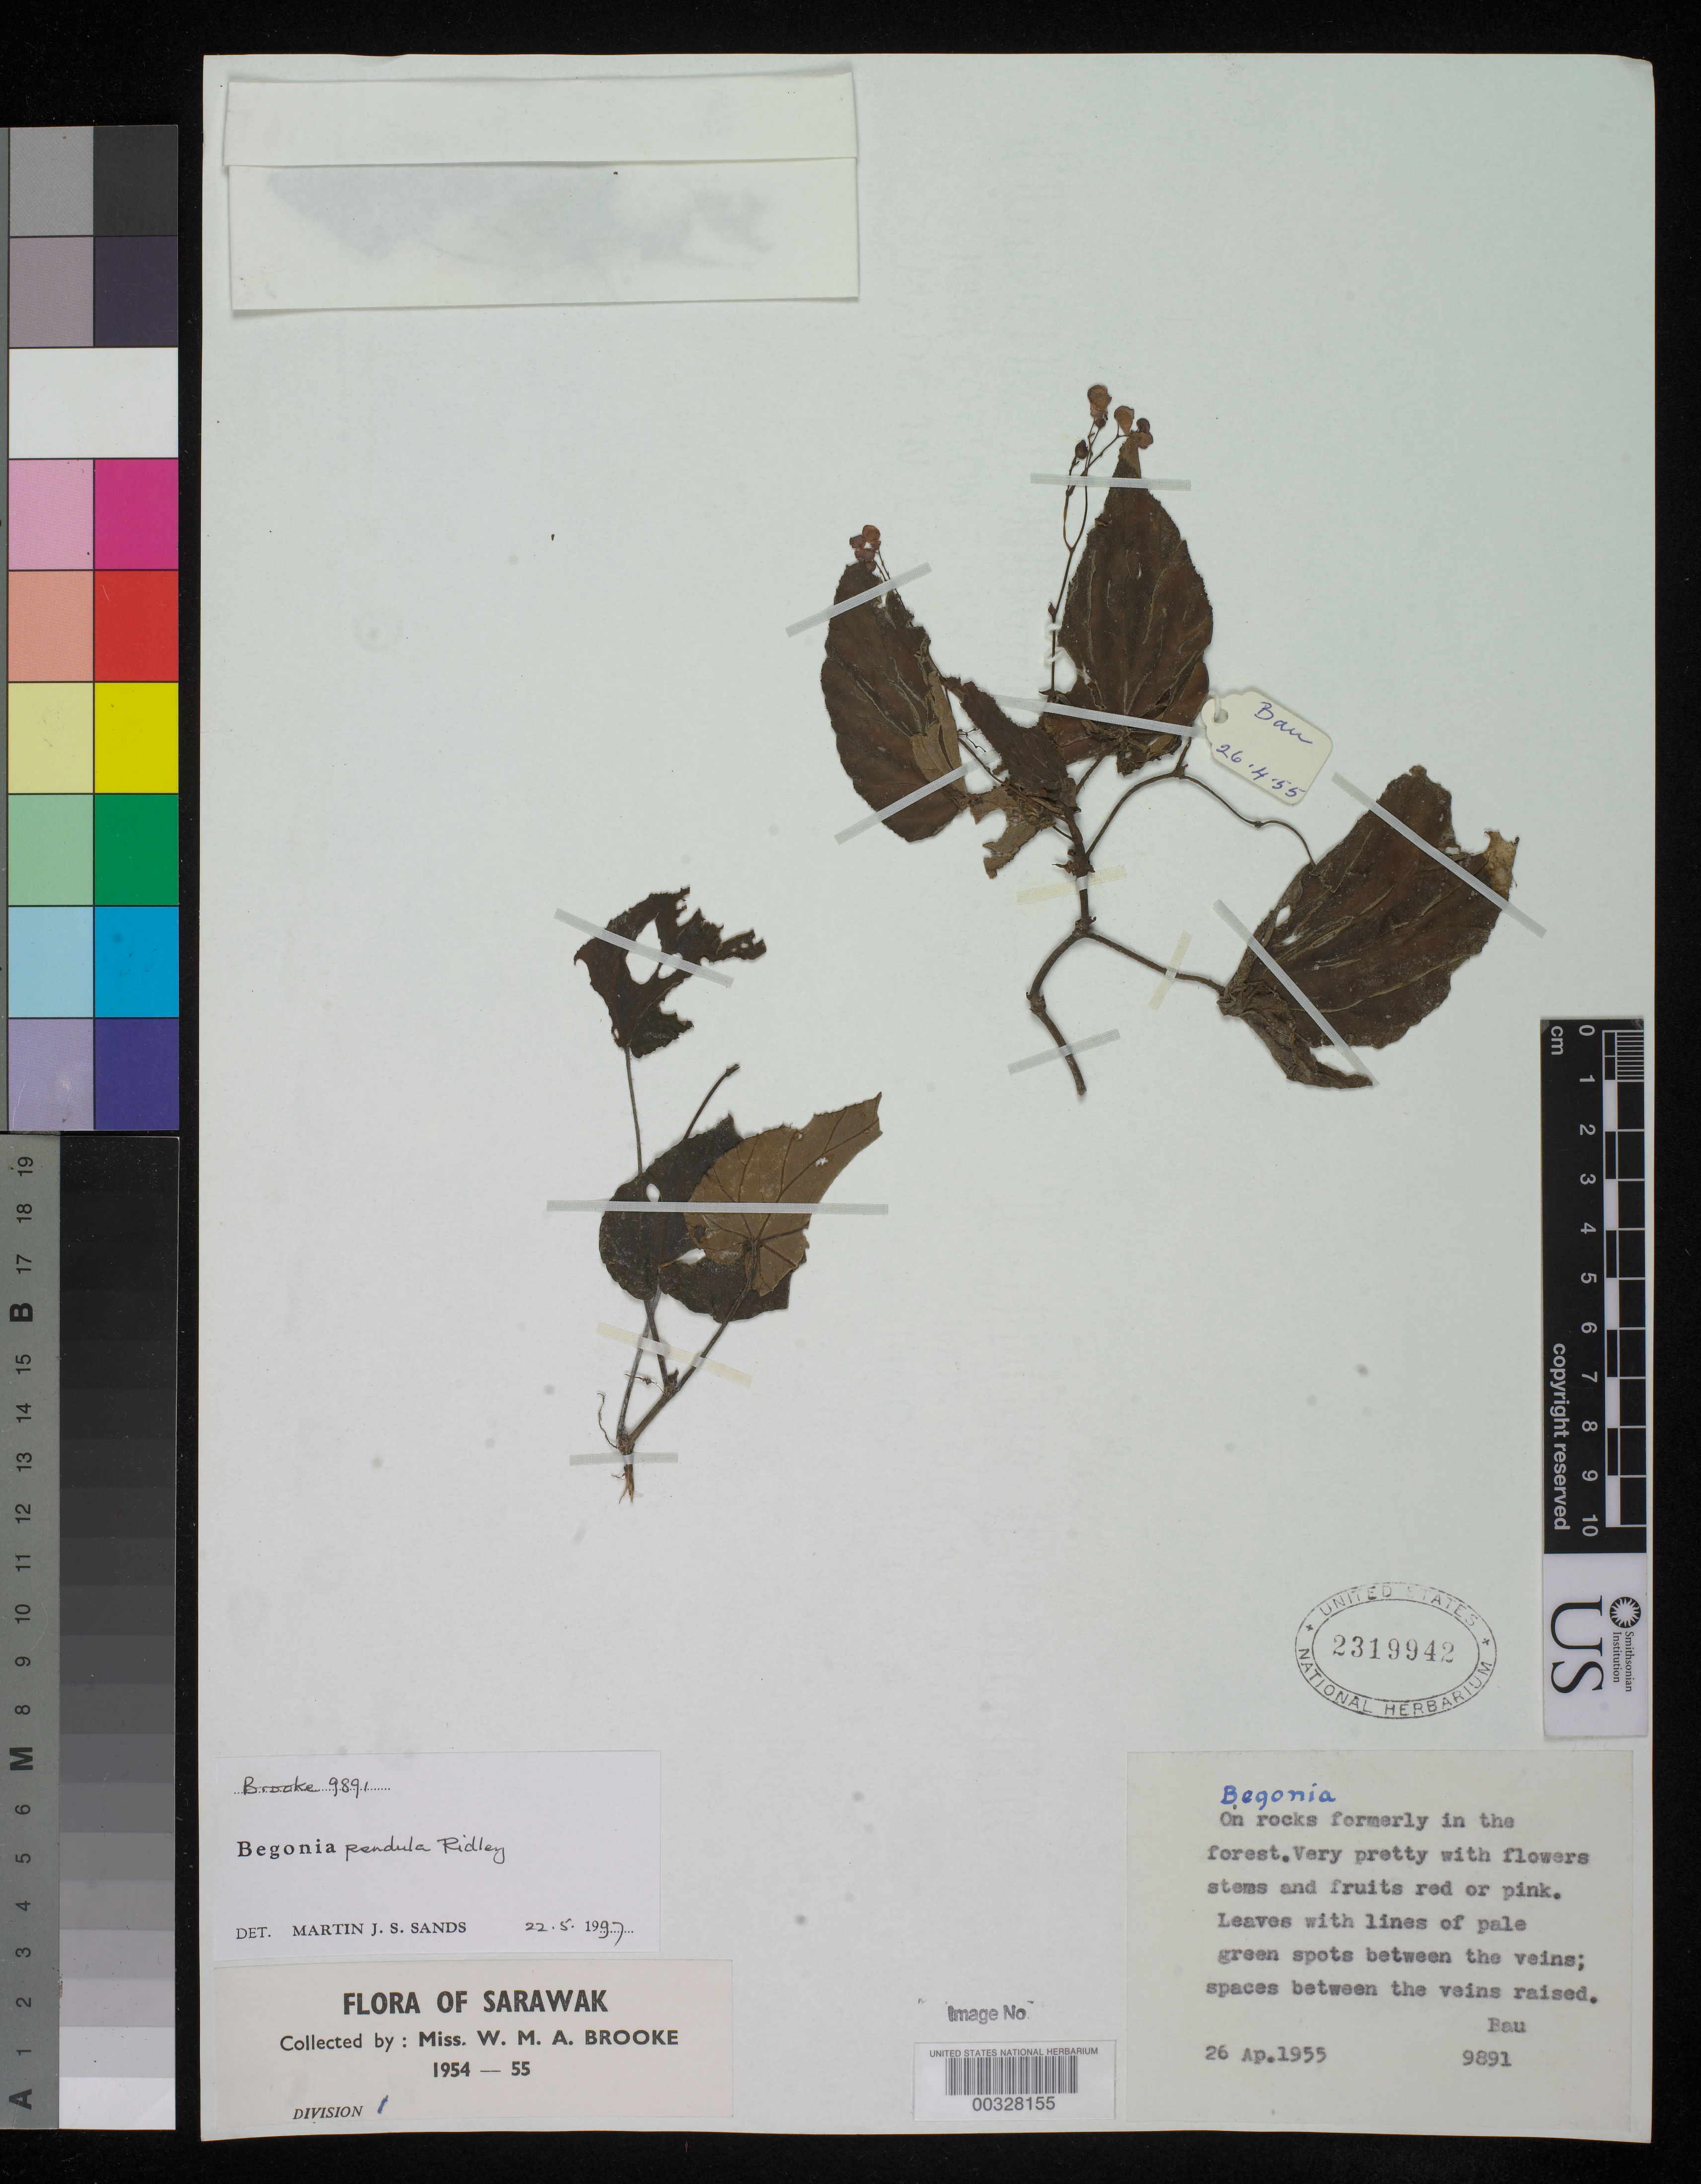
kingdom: Plantae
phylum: Tracheophyta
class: Magnoliopsida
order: Cucurbitales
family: Begoniaceae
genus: Begonia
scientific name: Begonia pendula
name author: Ridl.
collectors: W. Brooke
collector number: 9891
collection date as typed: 26 Apr 1955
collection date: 1955-04-26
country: Malaysia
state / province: Sarawak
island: Borneo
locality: Bau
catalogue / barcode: US 2319942